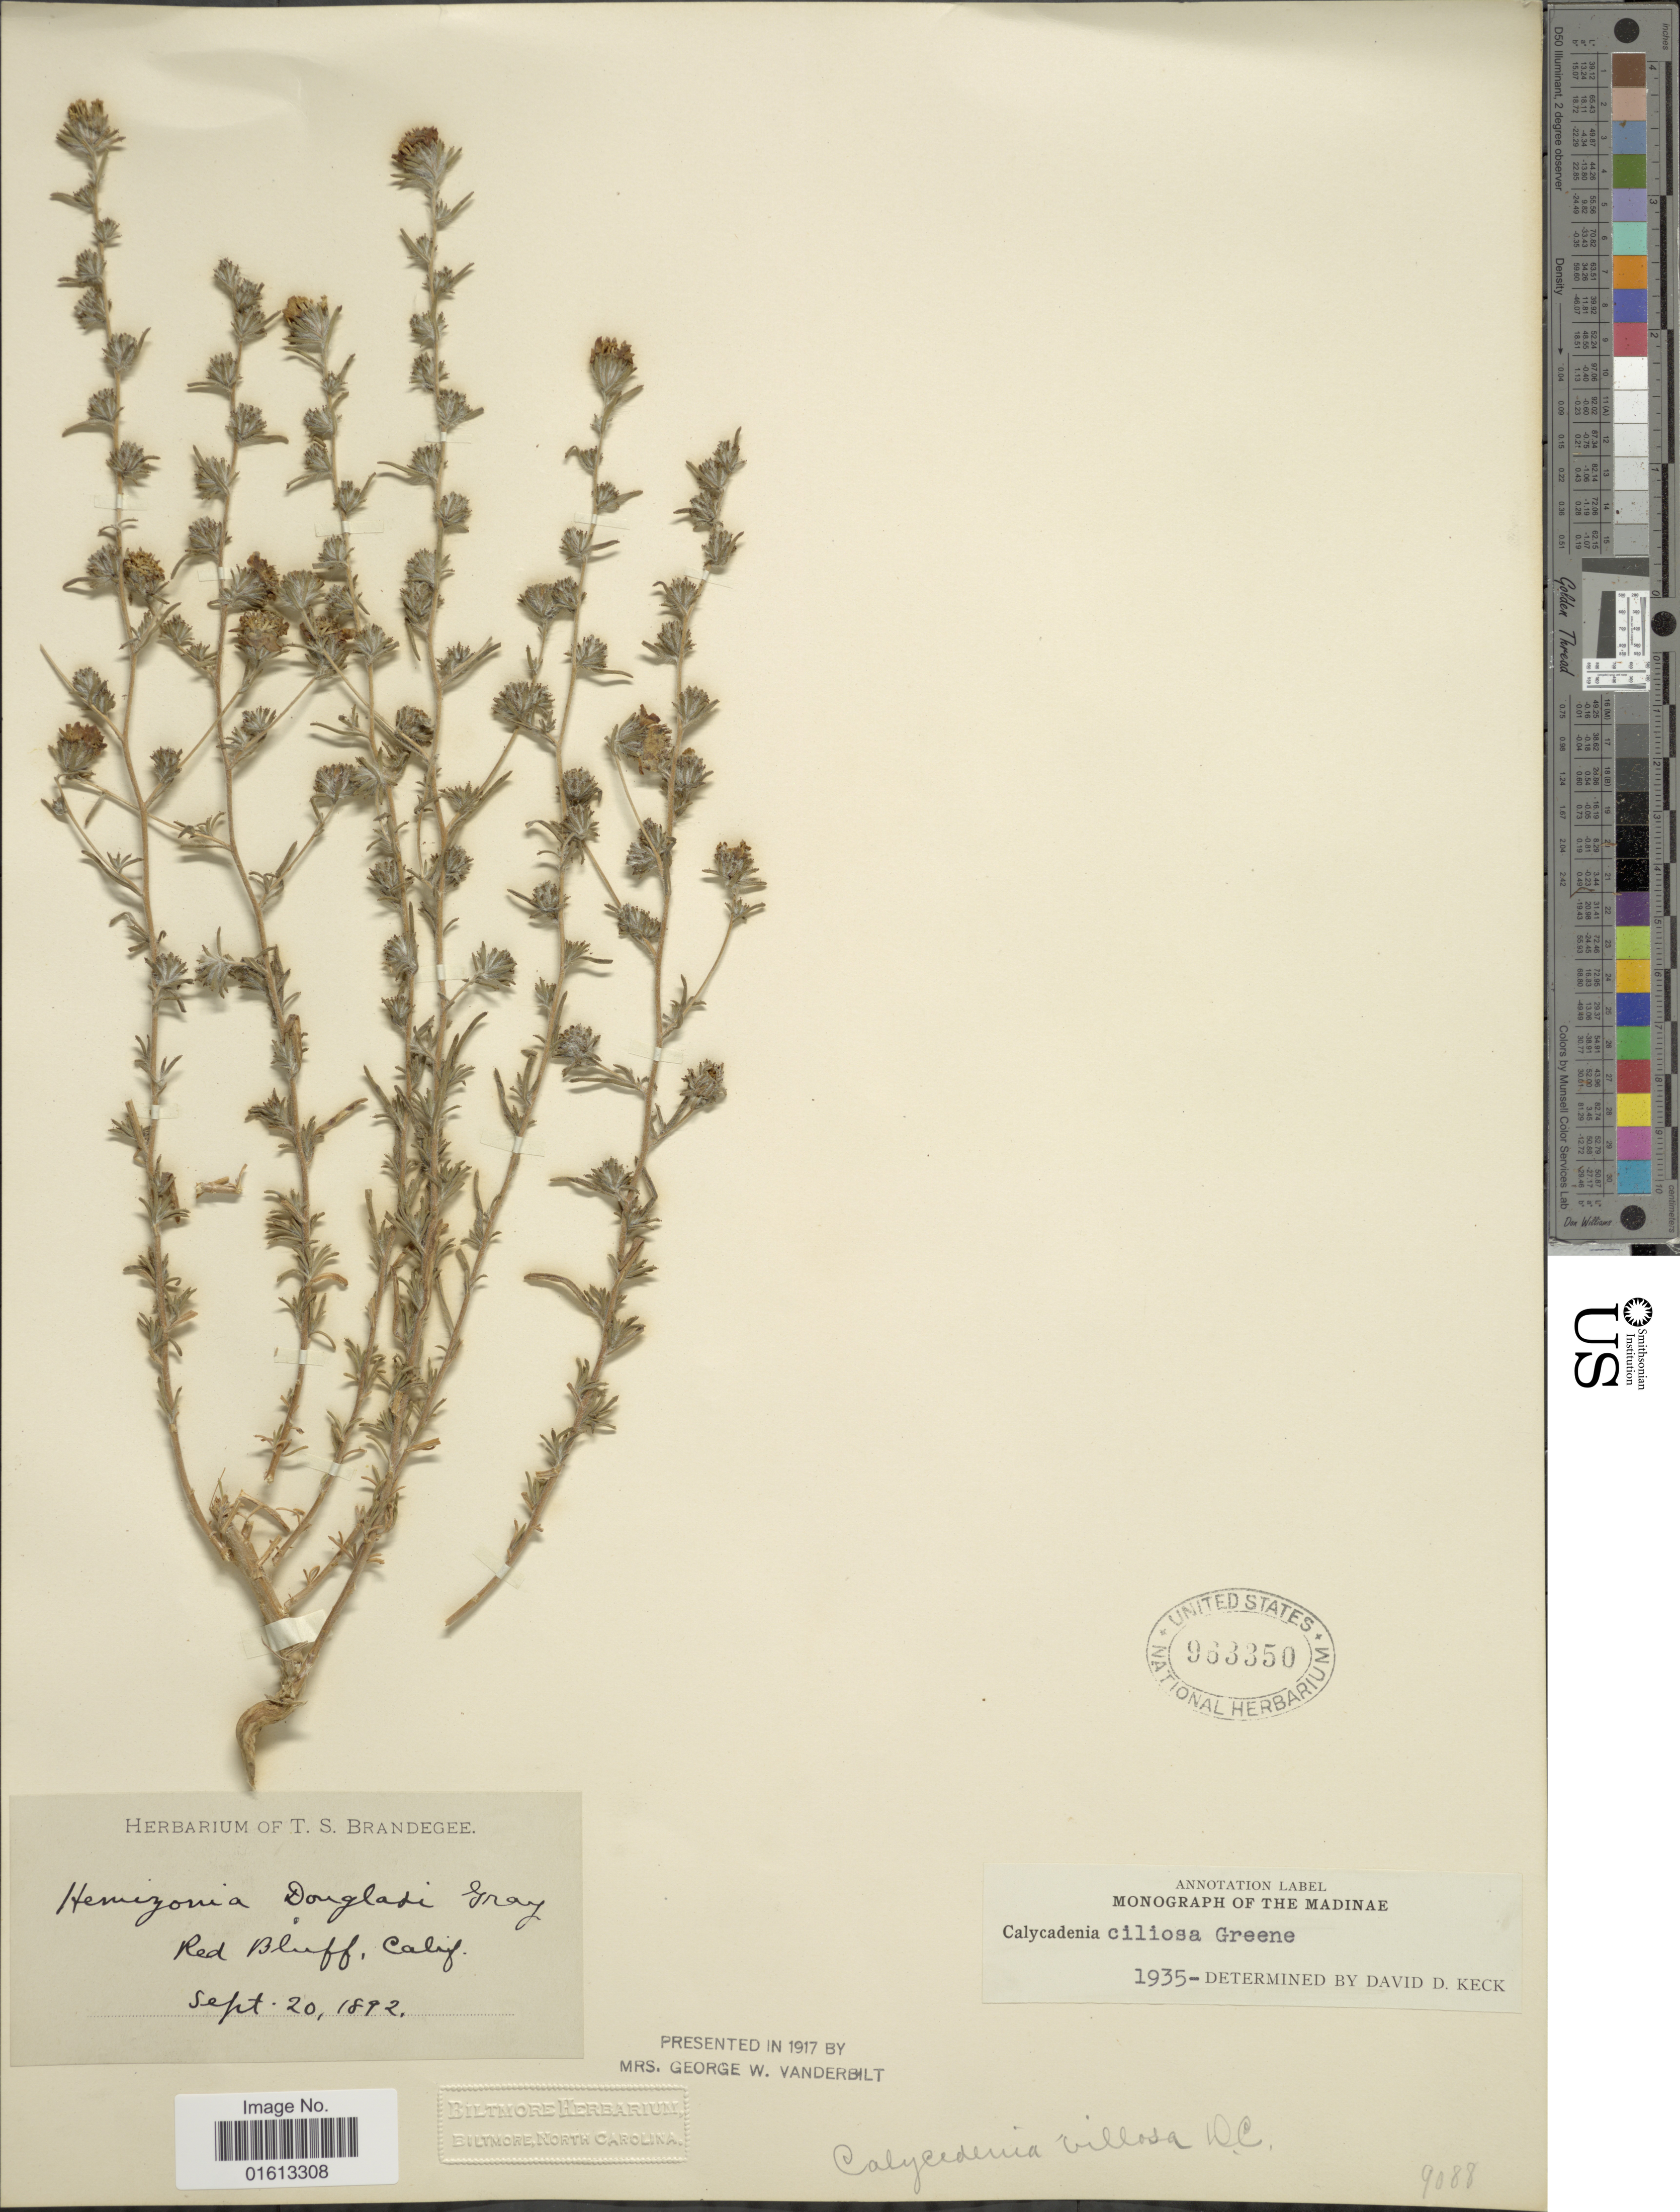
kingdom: Plantae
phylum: Tracheophyta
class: Magnoliopsida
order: Asterales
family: Asteraceae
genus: Calycadenia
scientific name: Calycadenia ciliosa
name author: Greene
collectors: ex herb. of T. S. Brandegee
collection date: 1892-09-20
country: United States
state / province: California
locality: Red Bluff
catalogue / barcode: US 963350